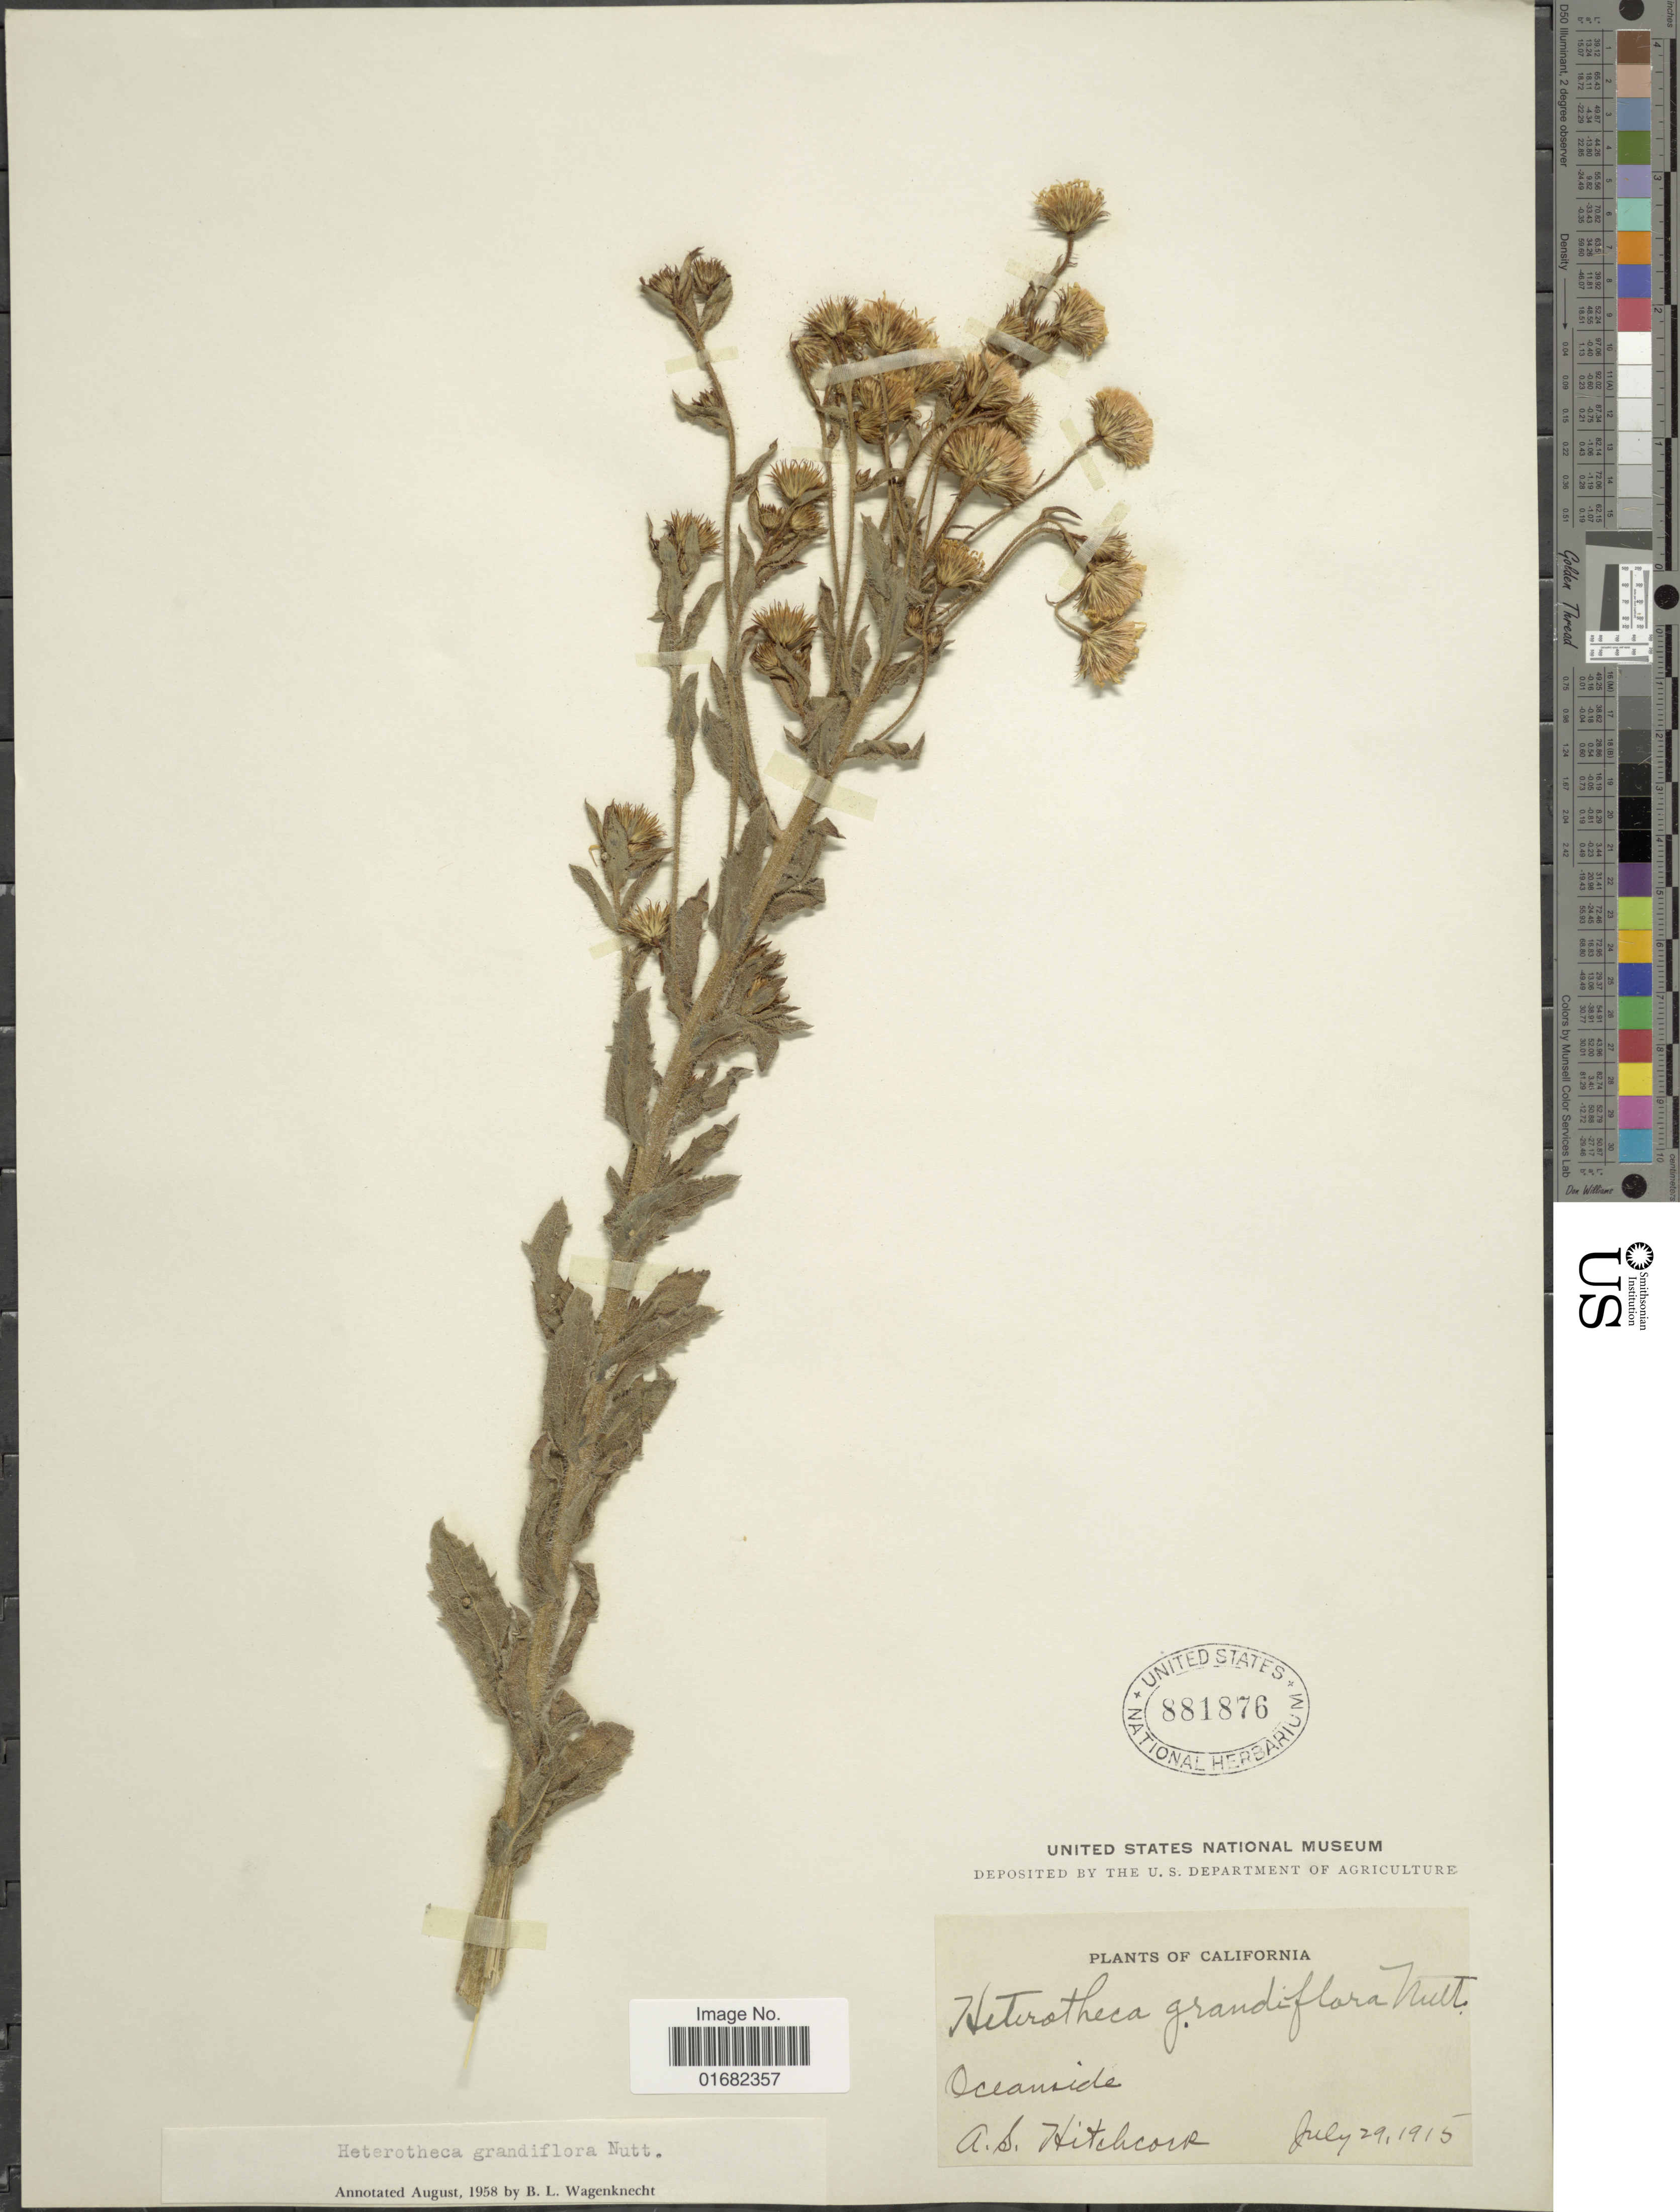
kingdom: Plantae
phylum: Tracheophyta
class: Magnoliopsida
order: Asterales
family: Asteraceae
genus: Heterotheca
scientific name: Heterotheca grandiflora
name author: Nutt.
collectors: A. S. Hitchcock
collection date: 1915-07-29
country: United States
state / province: California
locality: Oceanside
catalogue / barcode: US 881876